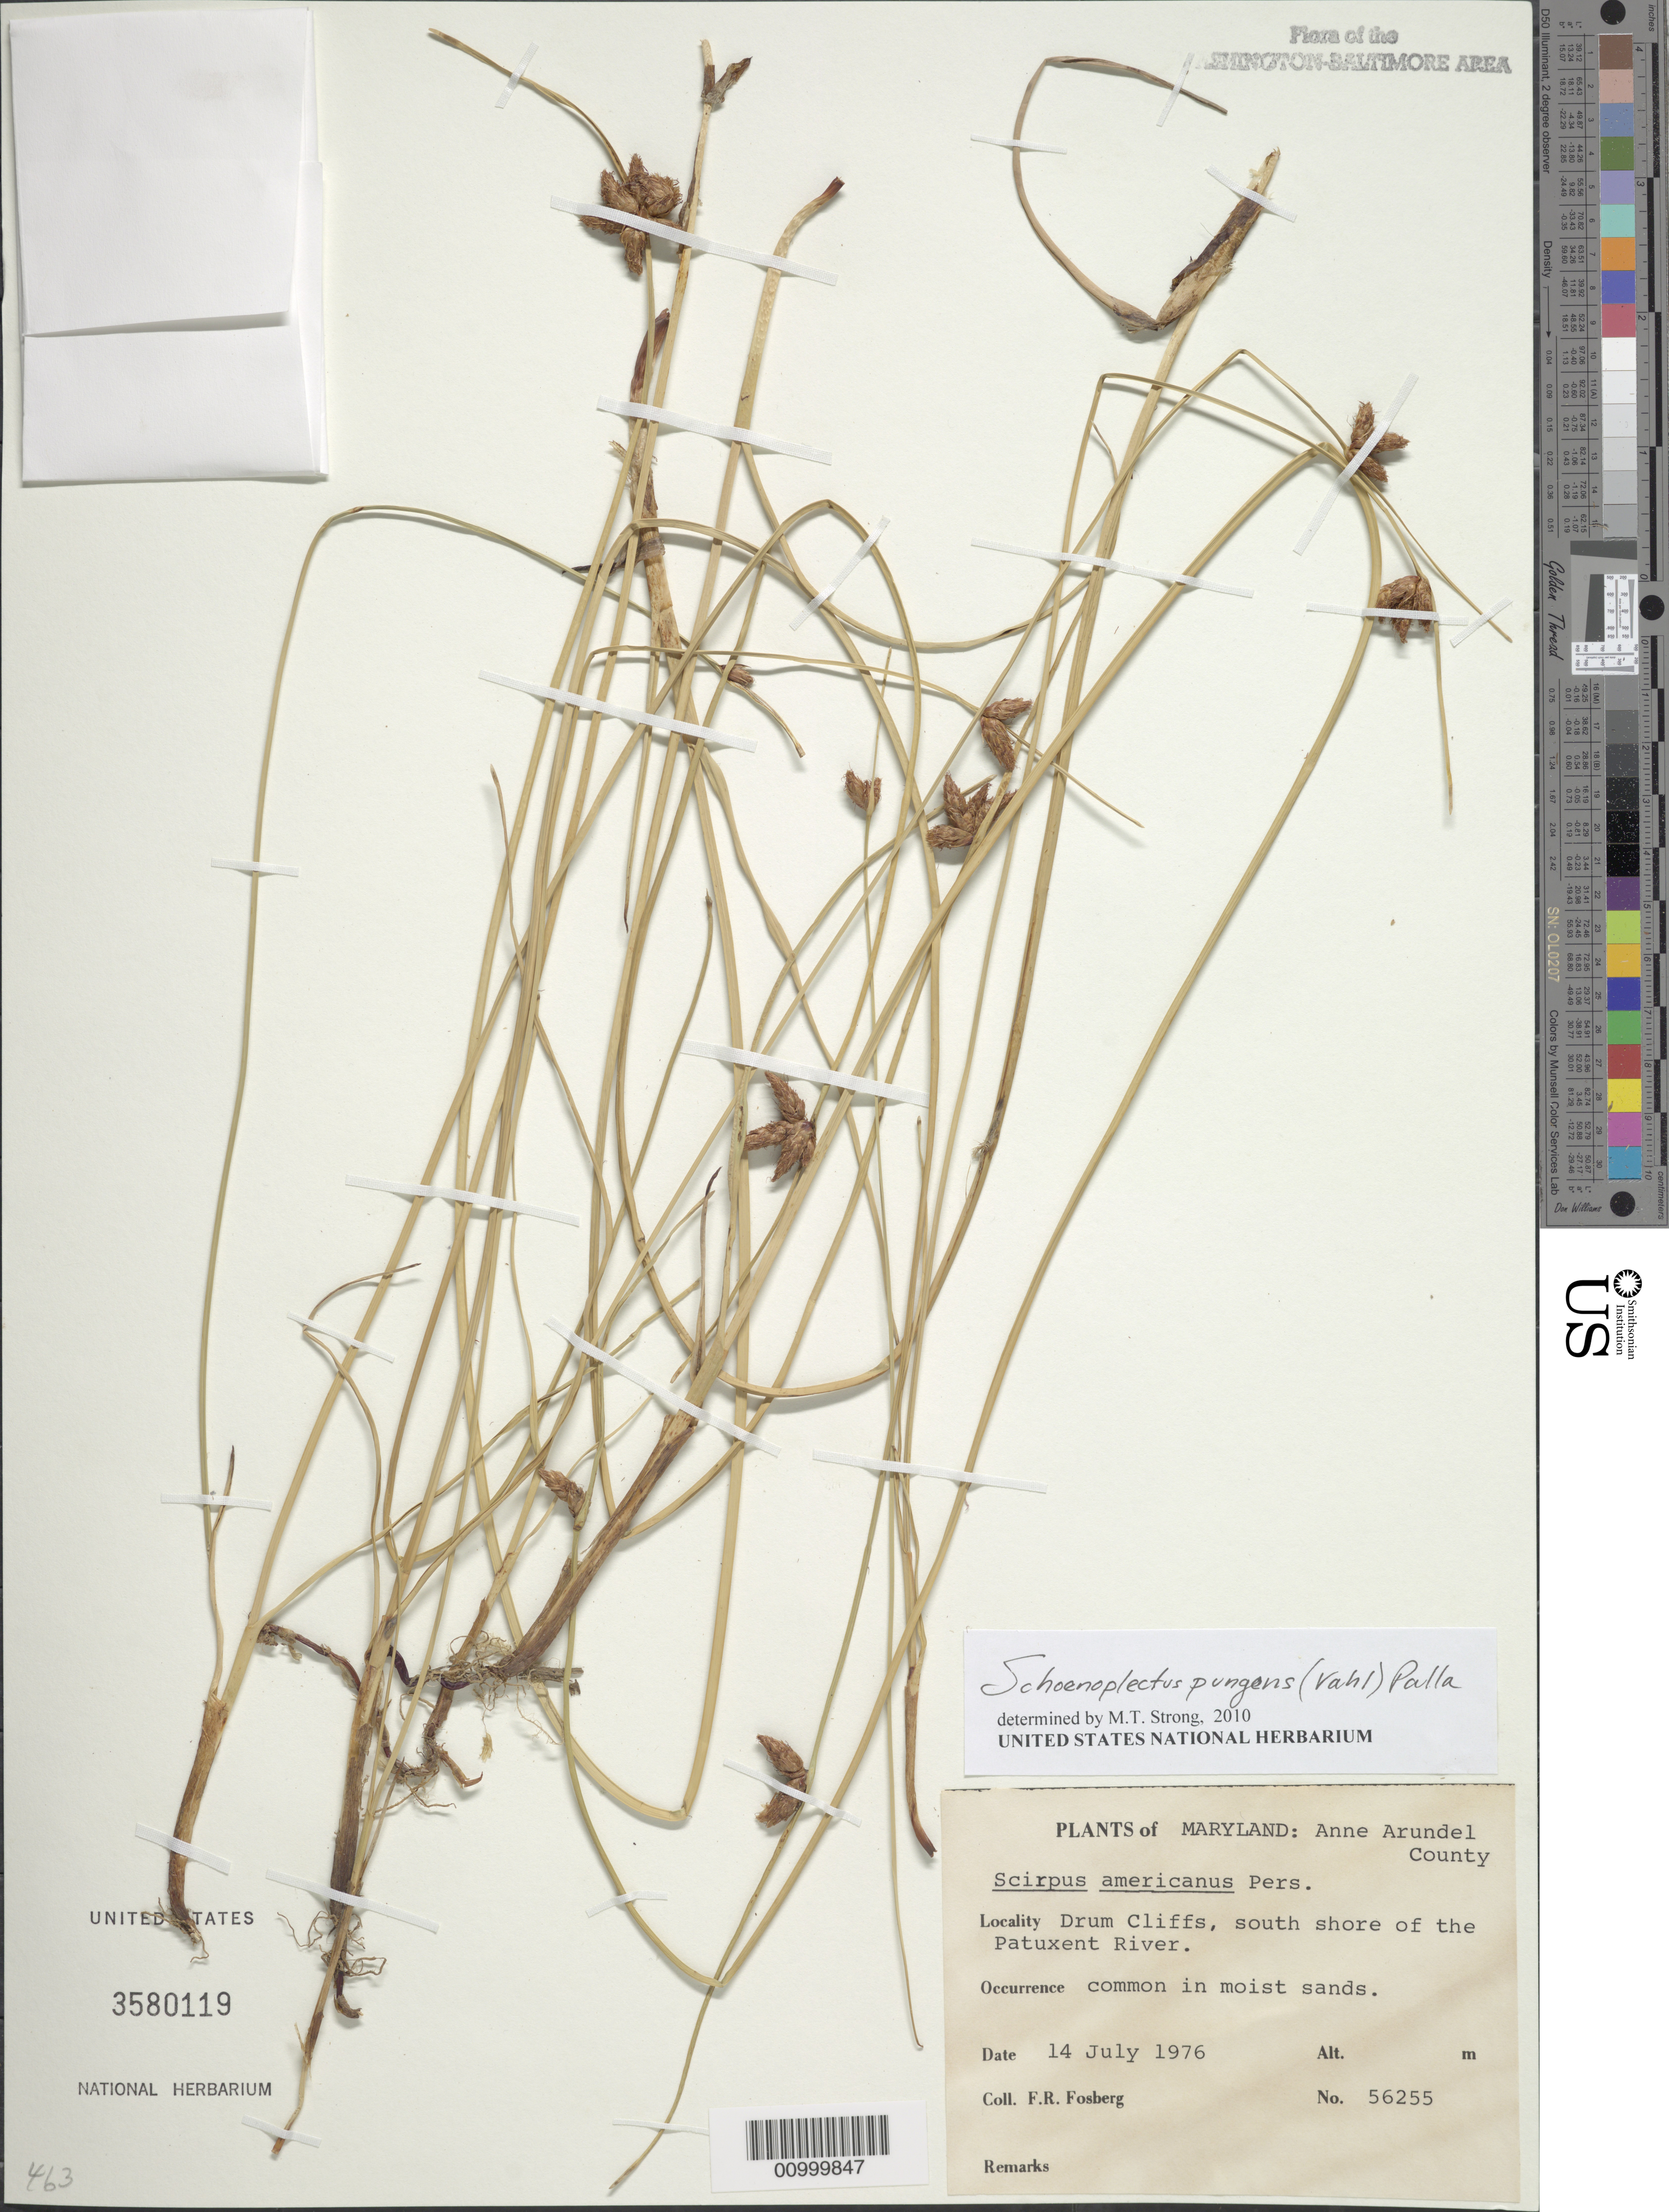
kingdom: Plantae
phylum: Tracheophyta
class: Liliopsida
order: Poales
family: Cyperaceae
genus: Schoenoplectus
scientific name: Schoenoplectus pungens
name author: (Vahl) Palla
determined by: Strong, Mark T., (BOT), Smithsonian Institution - National Museum of Natural History (UNITED STATES)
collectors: F. R. Fosberg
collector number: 56255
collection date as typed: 14 Jul 1976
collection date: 1976-07-14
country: United States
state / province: Maryland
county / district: Charles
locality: Drum Cliffs, south shore of the Patuxent River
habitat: moist sands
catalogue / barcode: US 3580119